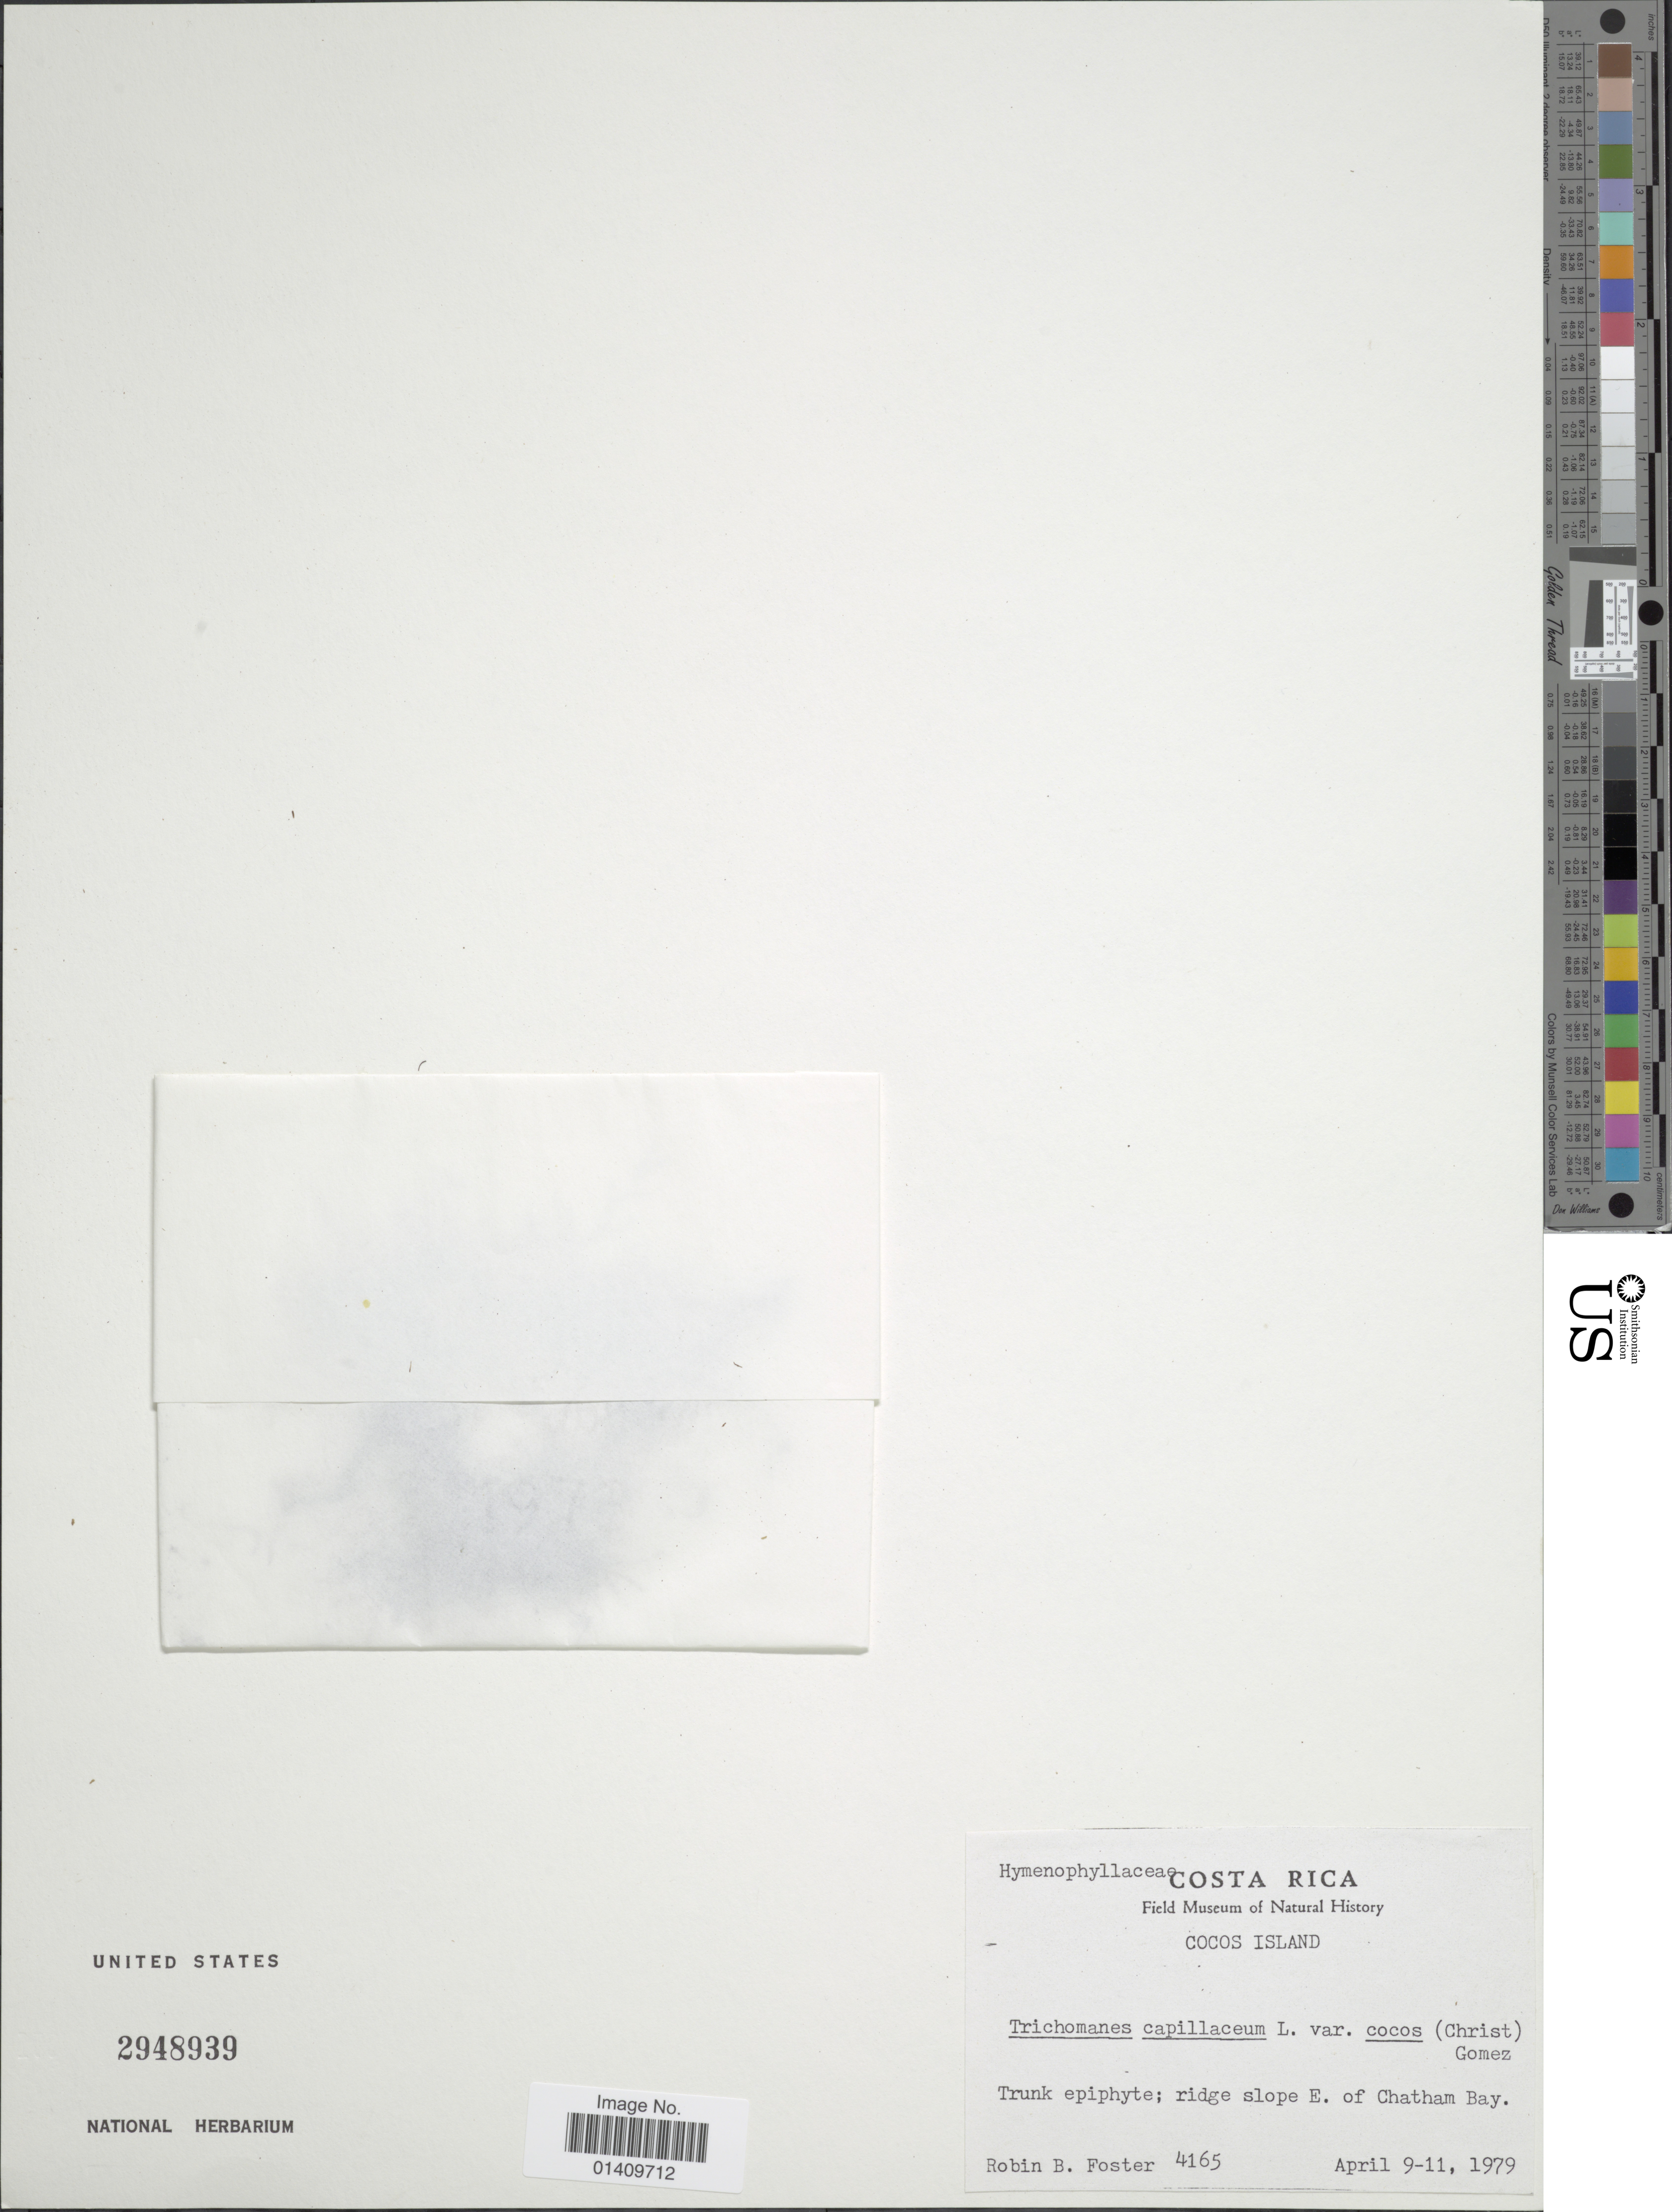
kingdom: Plantae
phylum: Tracheophyta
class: Polypodiopsida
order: Hymenophyllales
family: Hymenophyllaceae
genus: Polyphlebium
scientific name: Polyphlebium cocos (Christ) comb. ined., 2015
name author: (Christ)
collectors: R. B. Foster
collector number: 4165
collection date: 1979-04-09/1979-04-11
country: Costa Rica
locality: Cocos Island trink epiphyte ridge slope E. of Chatham Bay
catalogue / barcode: US 2948939